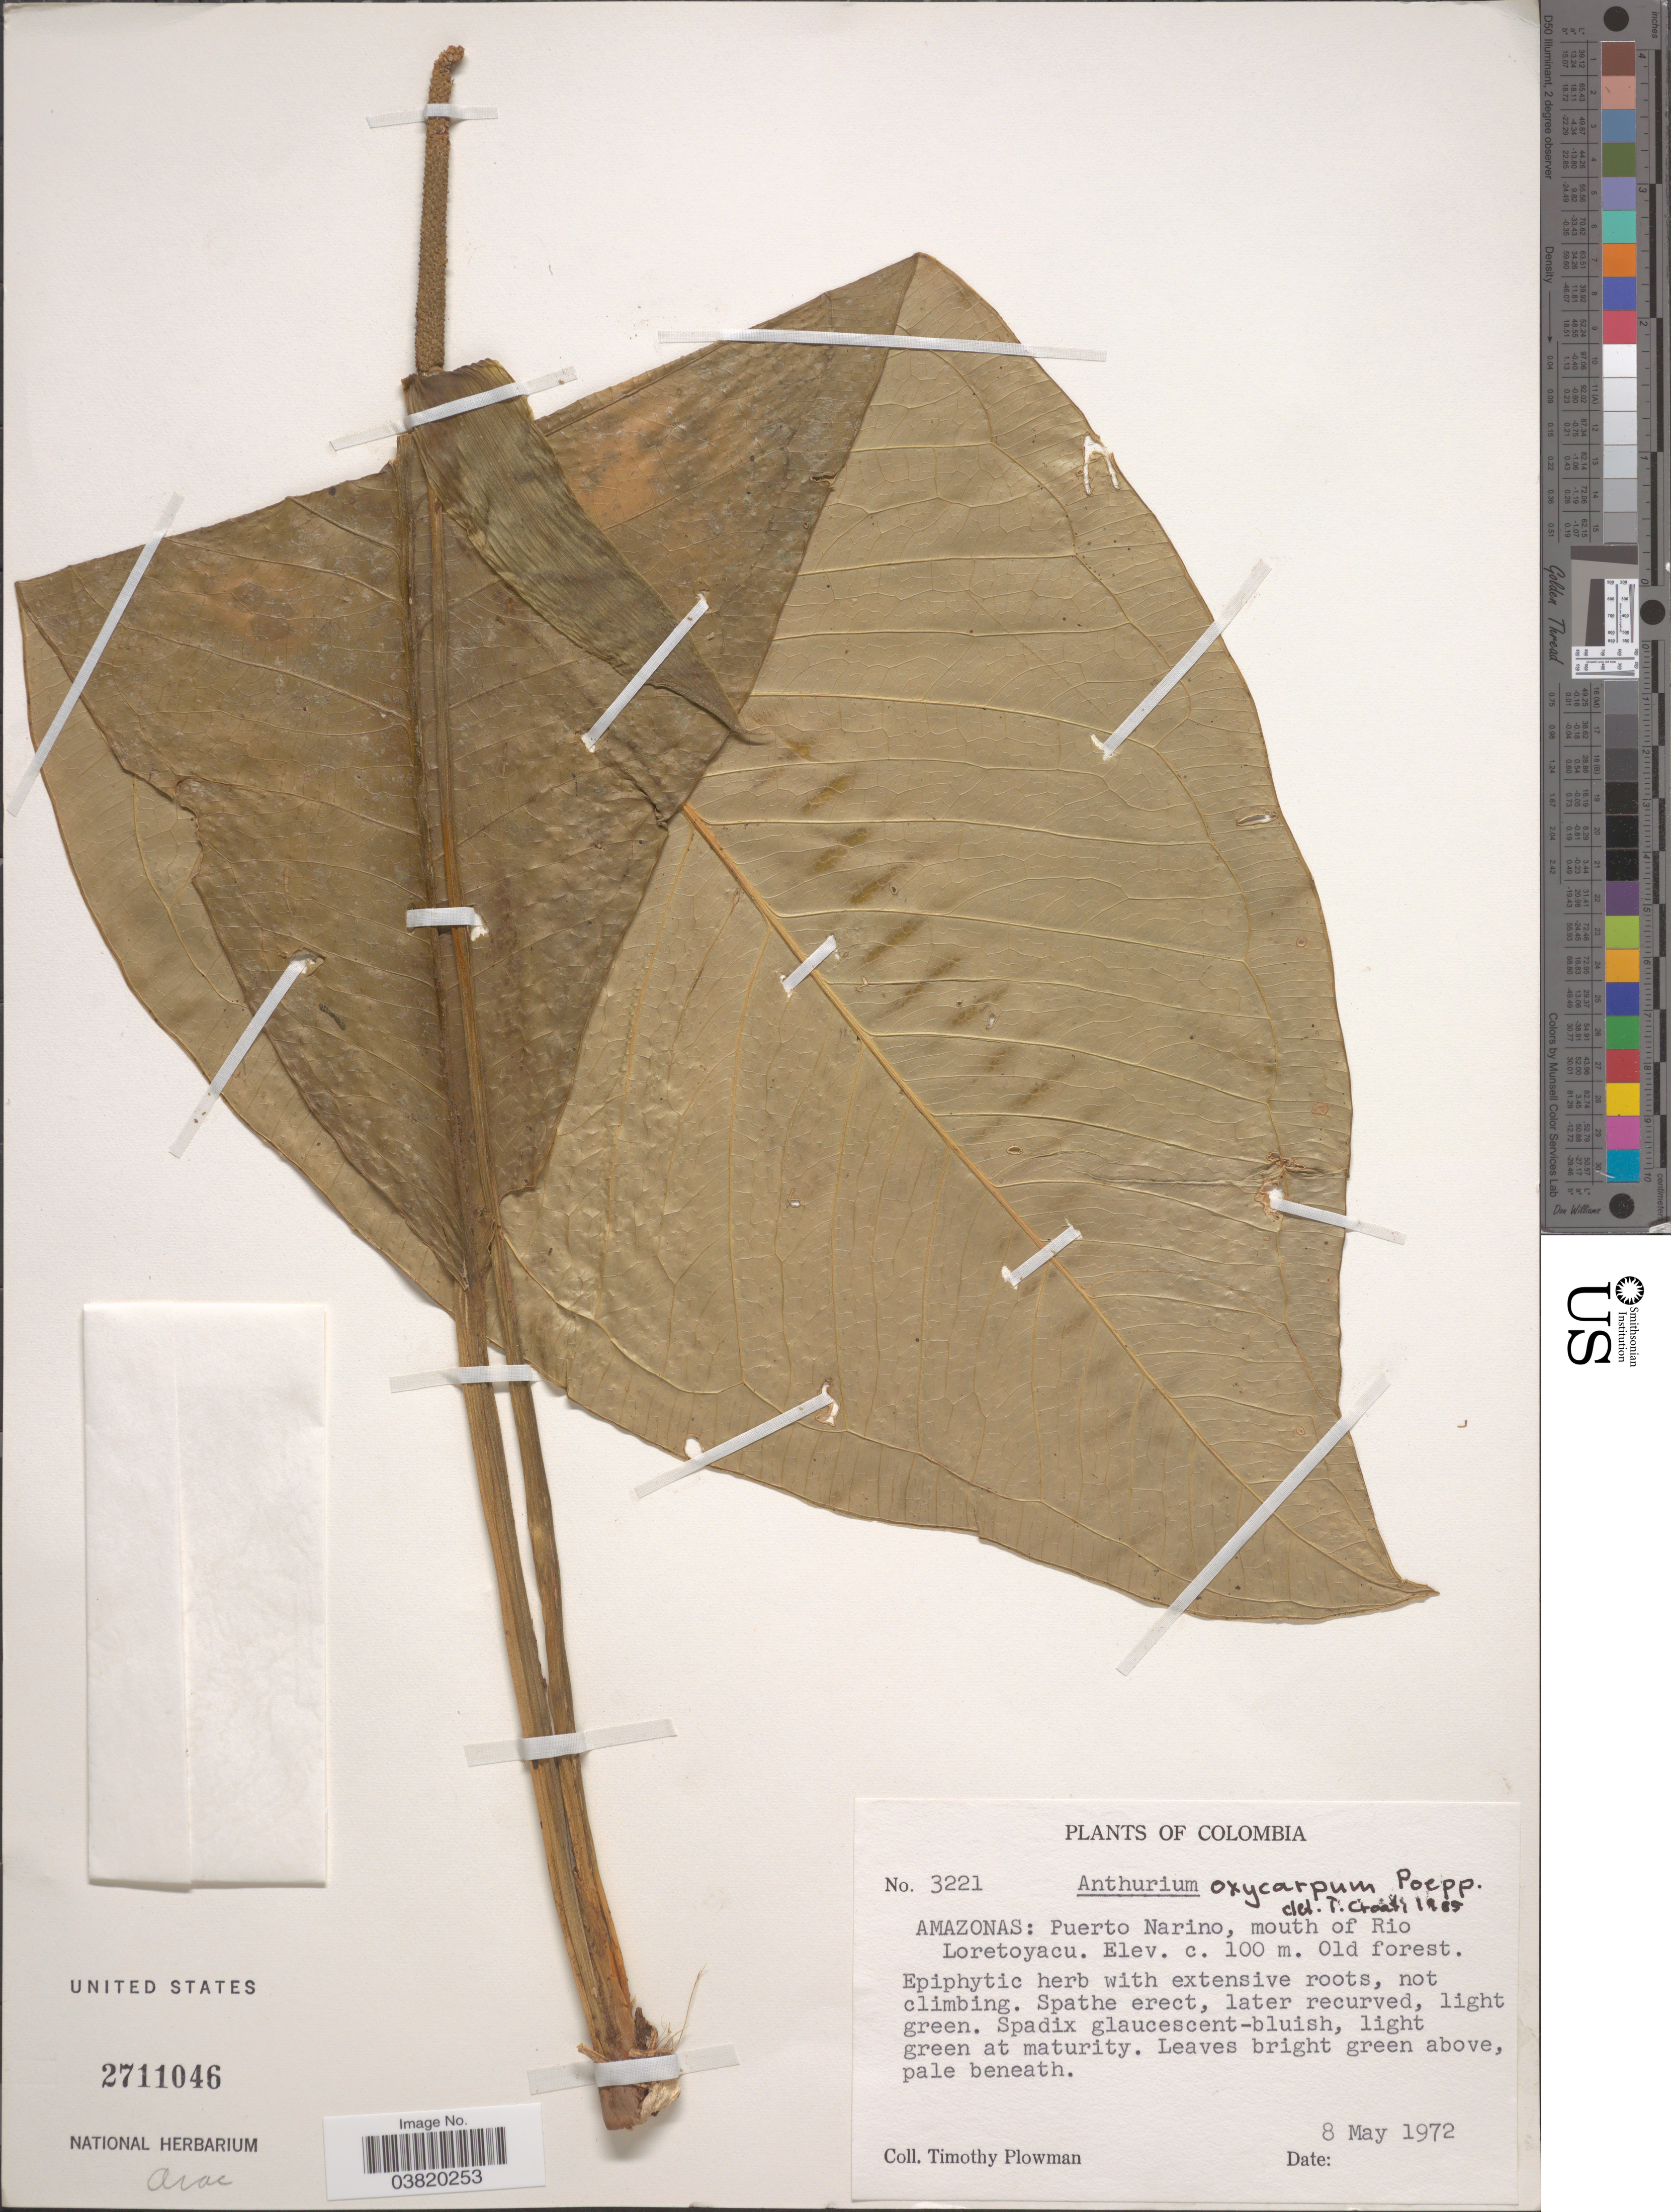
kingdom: Plantae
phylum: Tracheophyta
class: Liliopsida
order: Alismatales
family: Araceae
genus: Anthurium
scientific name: Anthurium oxycarpum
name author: Poepp.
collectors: T. Plowman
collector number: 3221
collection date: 1972-05-08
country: Colombia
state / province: Amazônas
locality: Puerto Narino, mouth of Rio Loretoyacu.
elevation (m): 100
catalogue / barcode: US 2711046